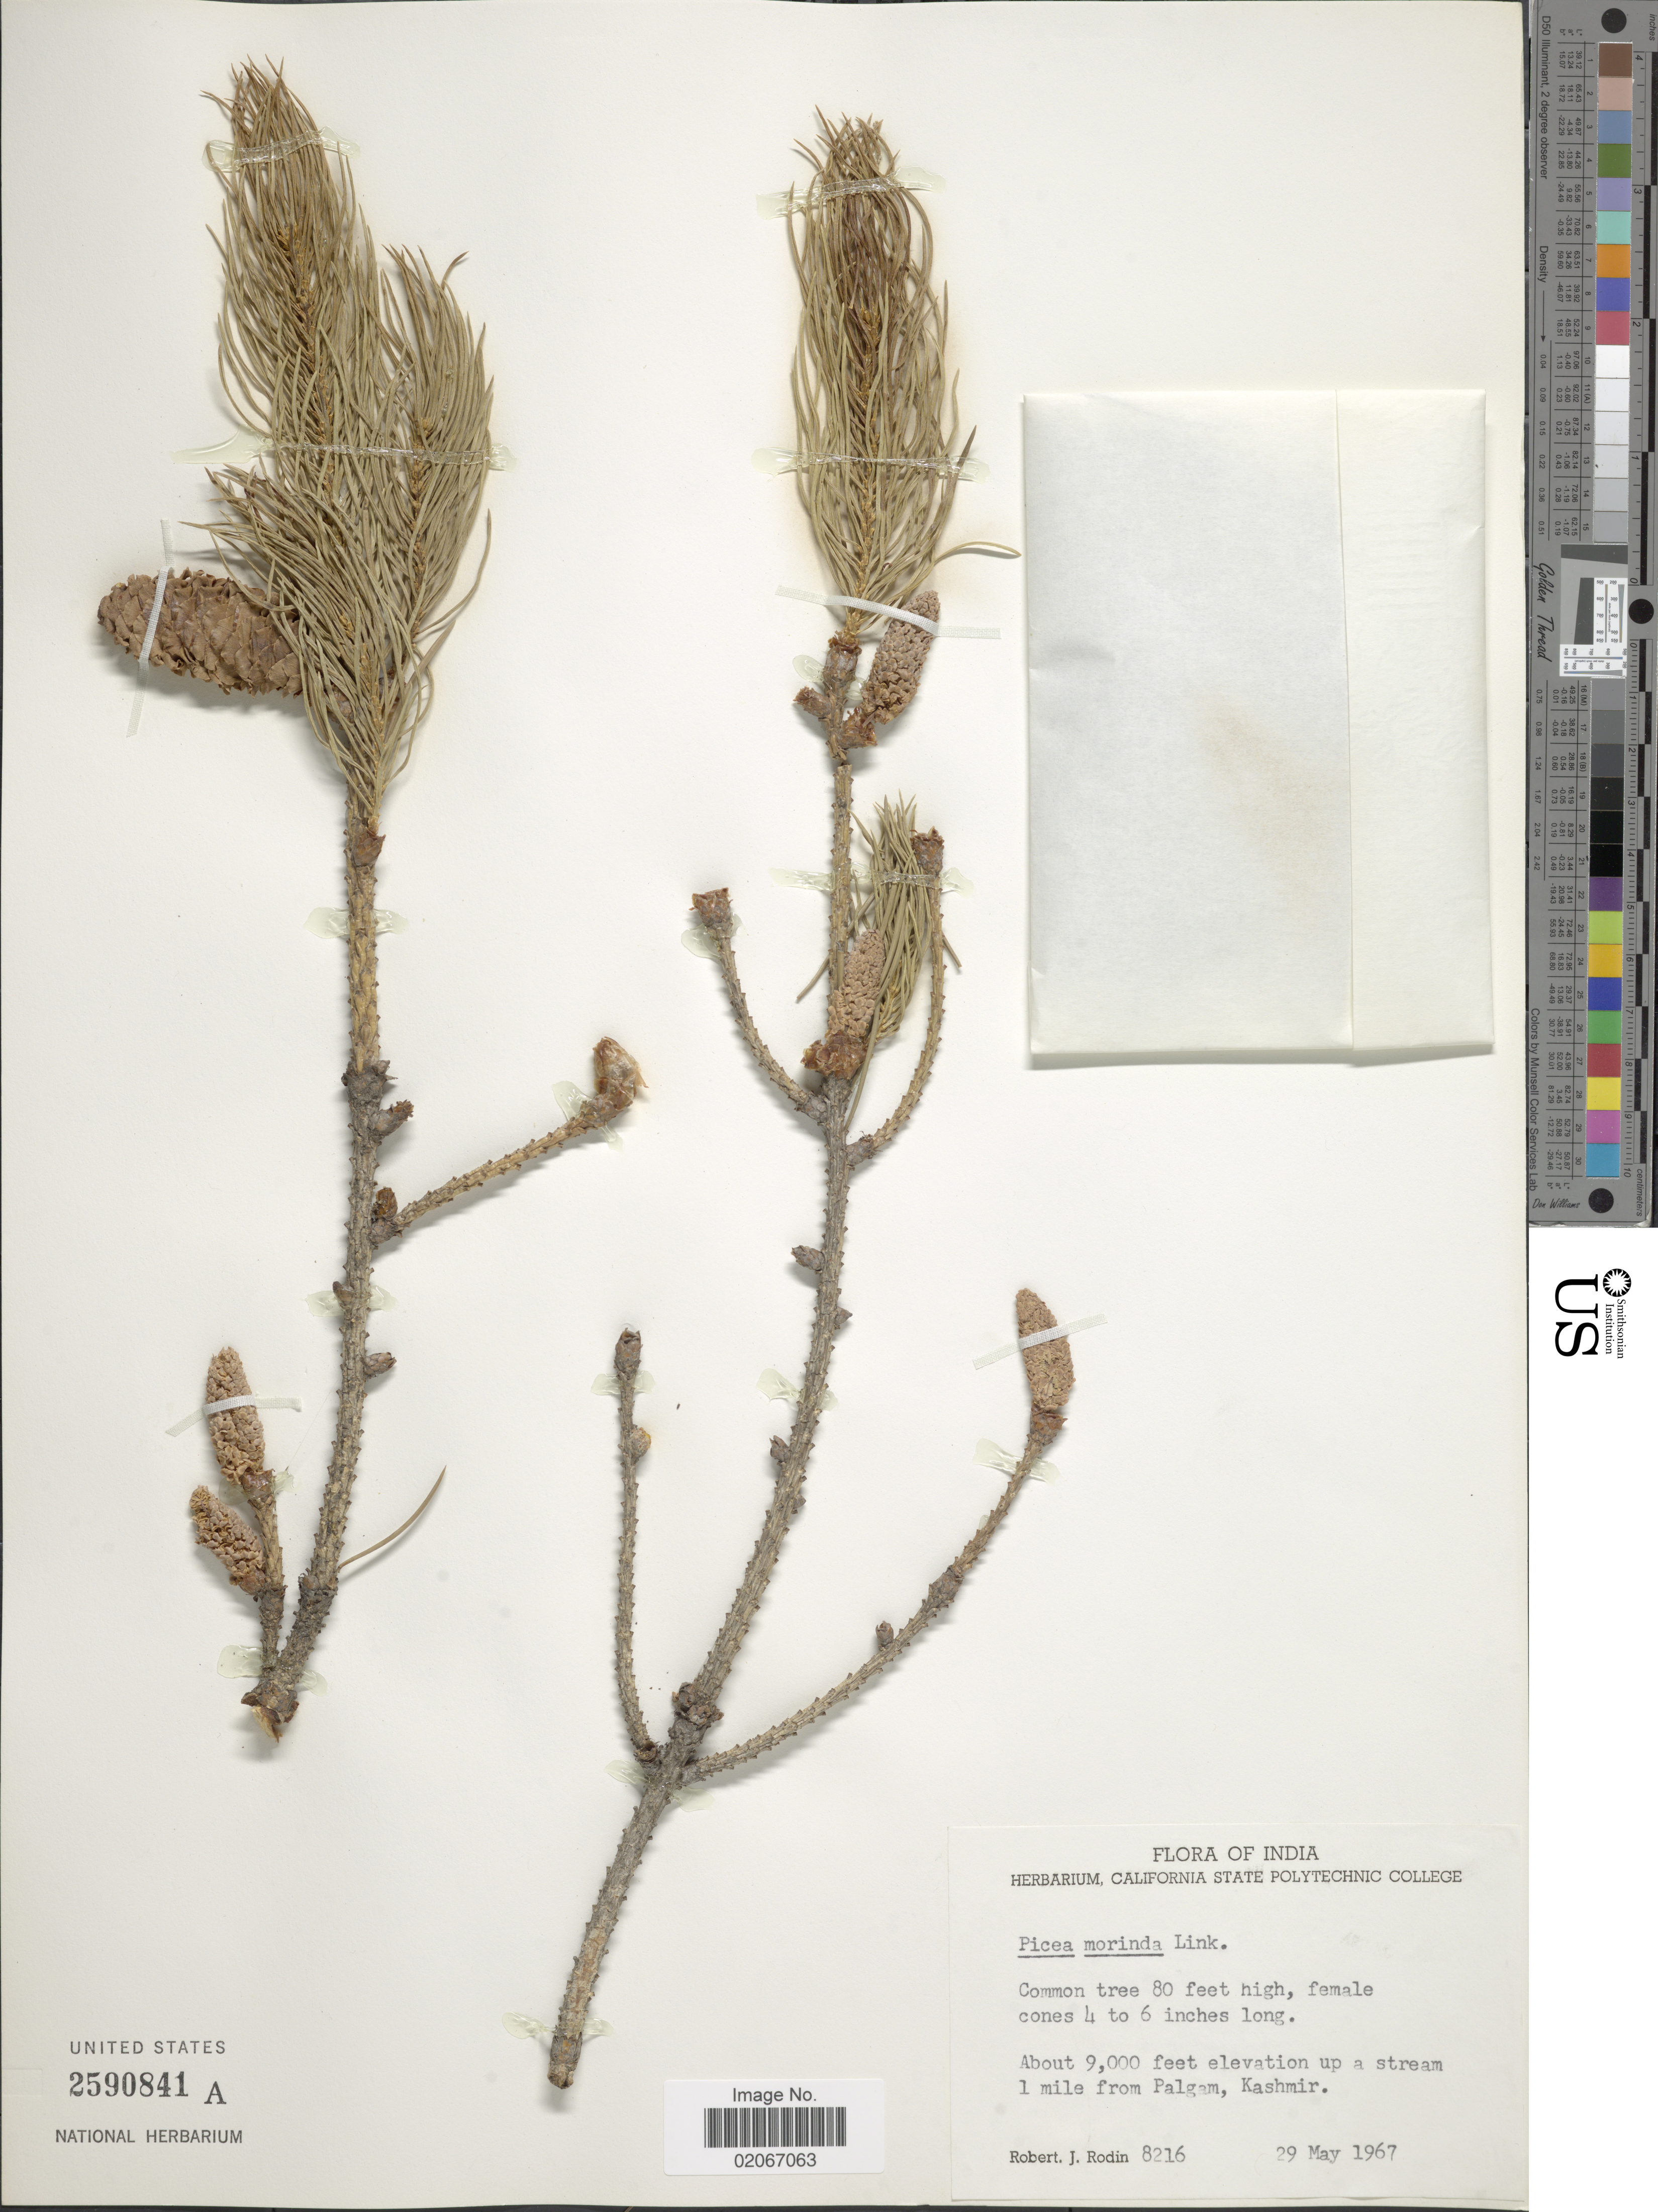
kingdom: Plantae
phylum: Tracheophyta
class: Pinopsida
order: Pinales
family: Pinaceae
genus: Picea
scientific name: Picea morinda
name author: Link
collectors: R. J. Rodin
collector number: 8216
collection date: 1967-05-29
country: India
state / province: Jammu and Kashmir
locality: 1 mile from Palgam, Kashmir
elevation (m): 2743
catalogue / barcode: US 2590841A